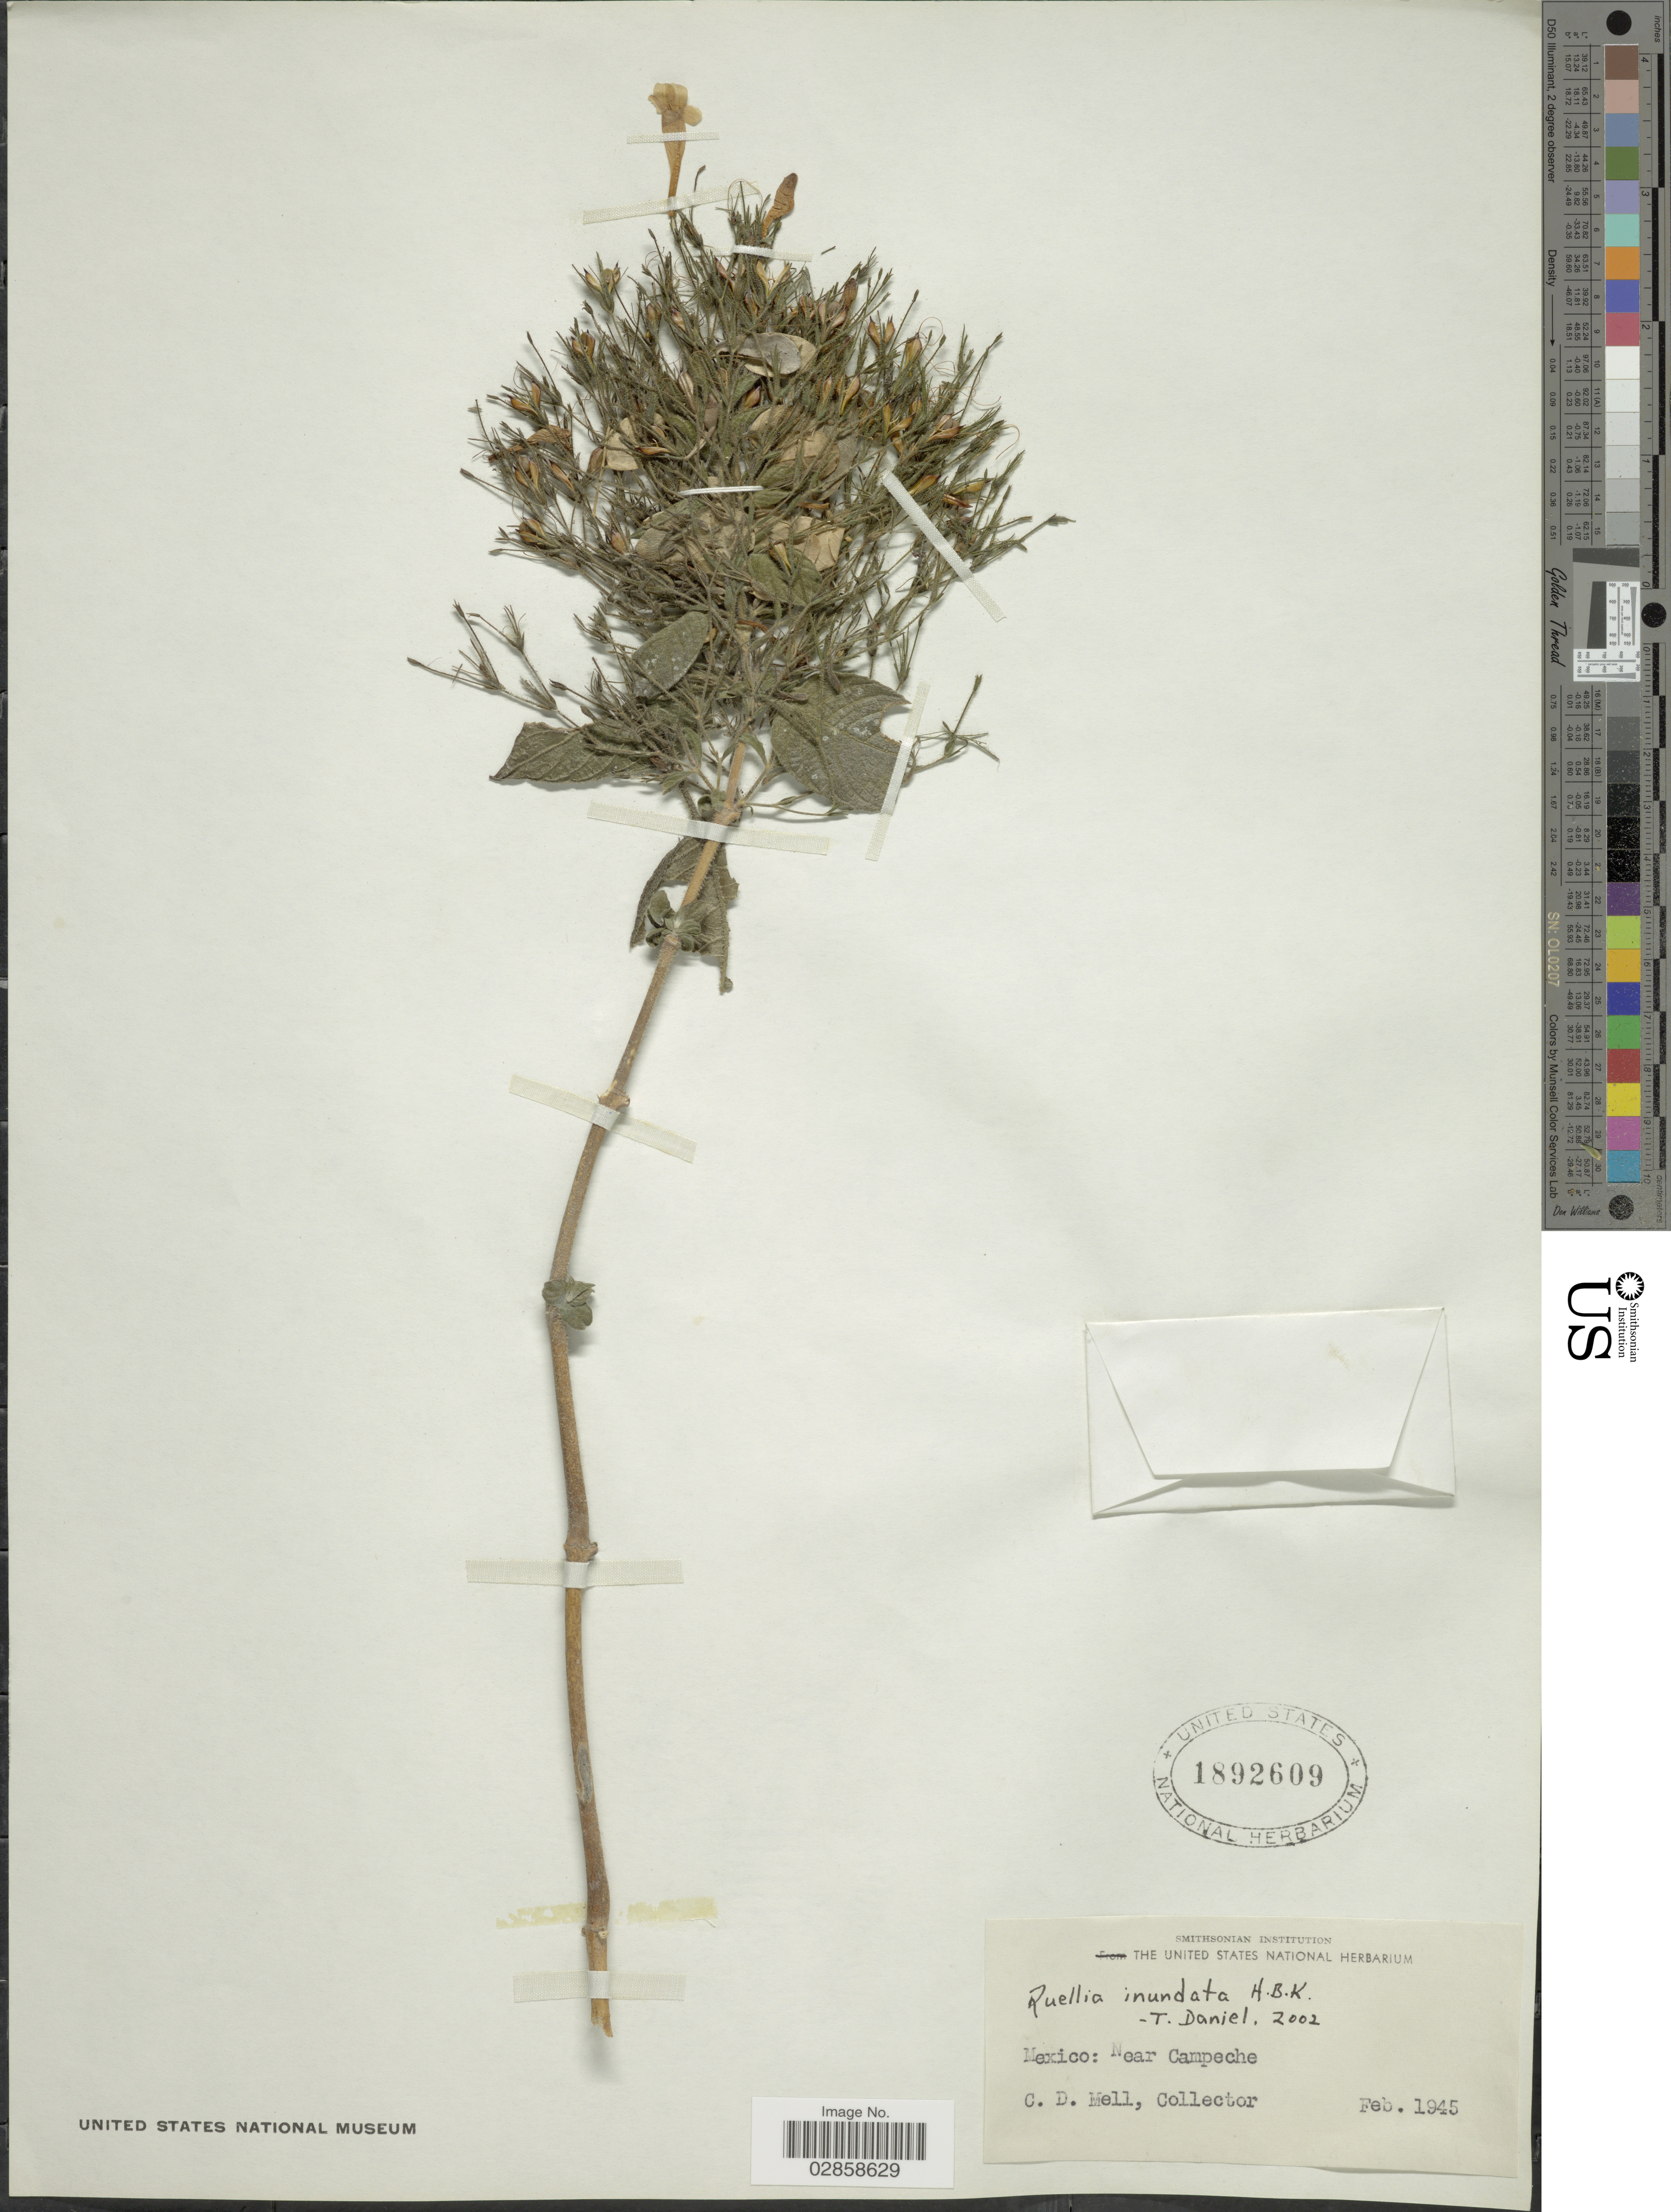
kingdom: Plantae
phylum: Tracheophyta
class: Magnoliopsida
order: Lamiales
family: Acanthaceae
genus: Ruellia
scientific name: Ruellia inundata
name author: Kunth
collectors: C. D. Mell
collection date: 1945-02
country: Mexico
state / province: Campeche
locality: Near Campeche.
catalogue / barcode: US 1892609